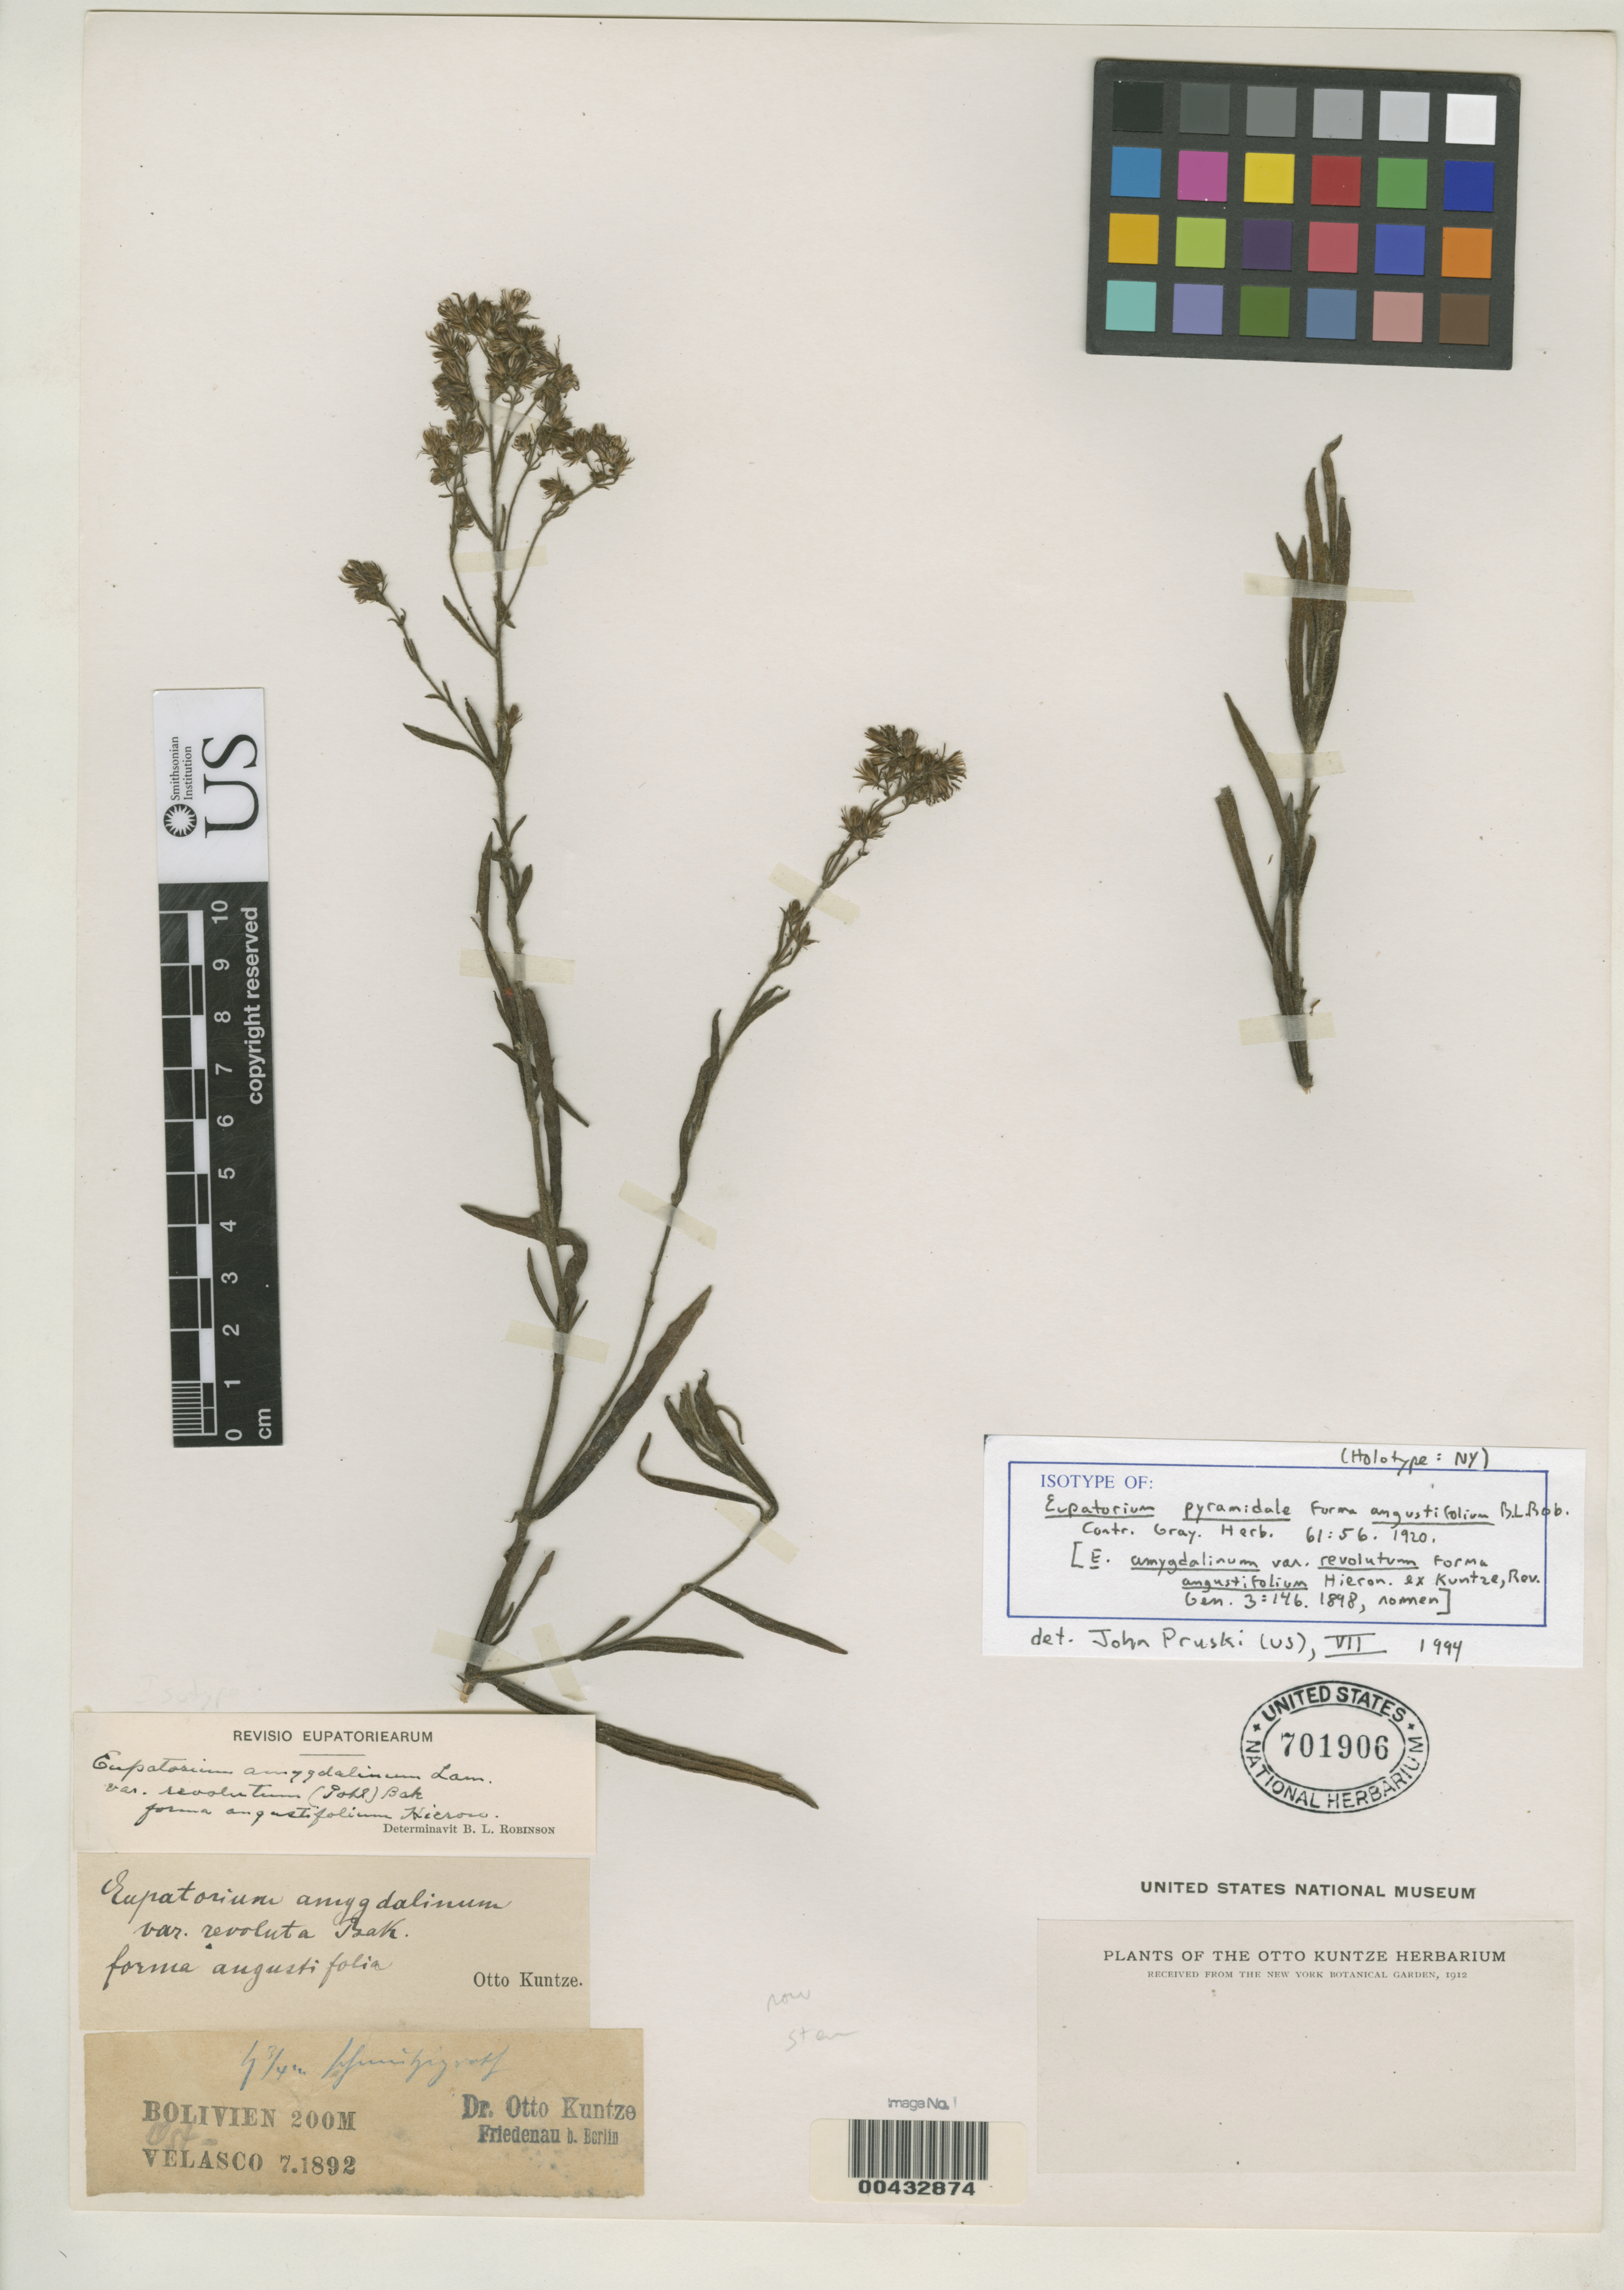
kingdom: Plantae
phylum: Tracheophyta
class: Magnoliopsida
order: Asterales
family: Asteraceae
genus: Eupatorium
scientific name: Eupatorium pyramidale f. angustifolium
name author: B.L. Rob.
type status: Isotype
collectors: C.E.O. Kuntze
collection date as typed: Jul 1892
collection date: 1892-07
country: Bolivia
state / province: Santa Cruz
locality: Velasco.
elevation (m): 200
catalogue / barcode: US 701906